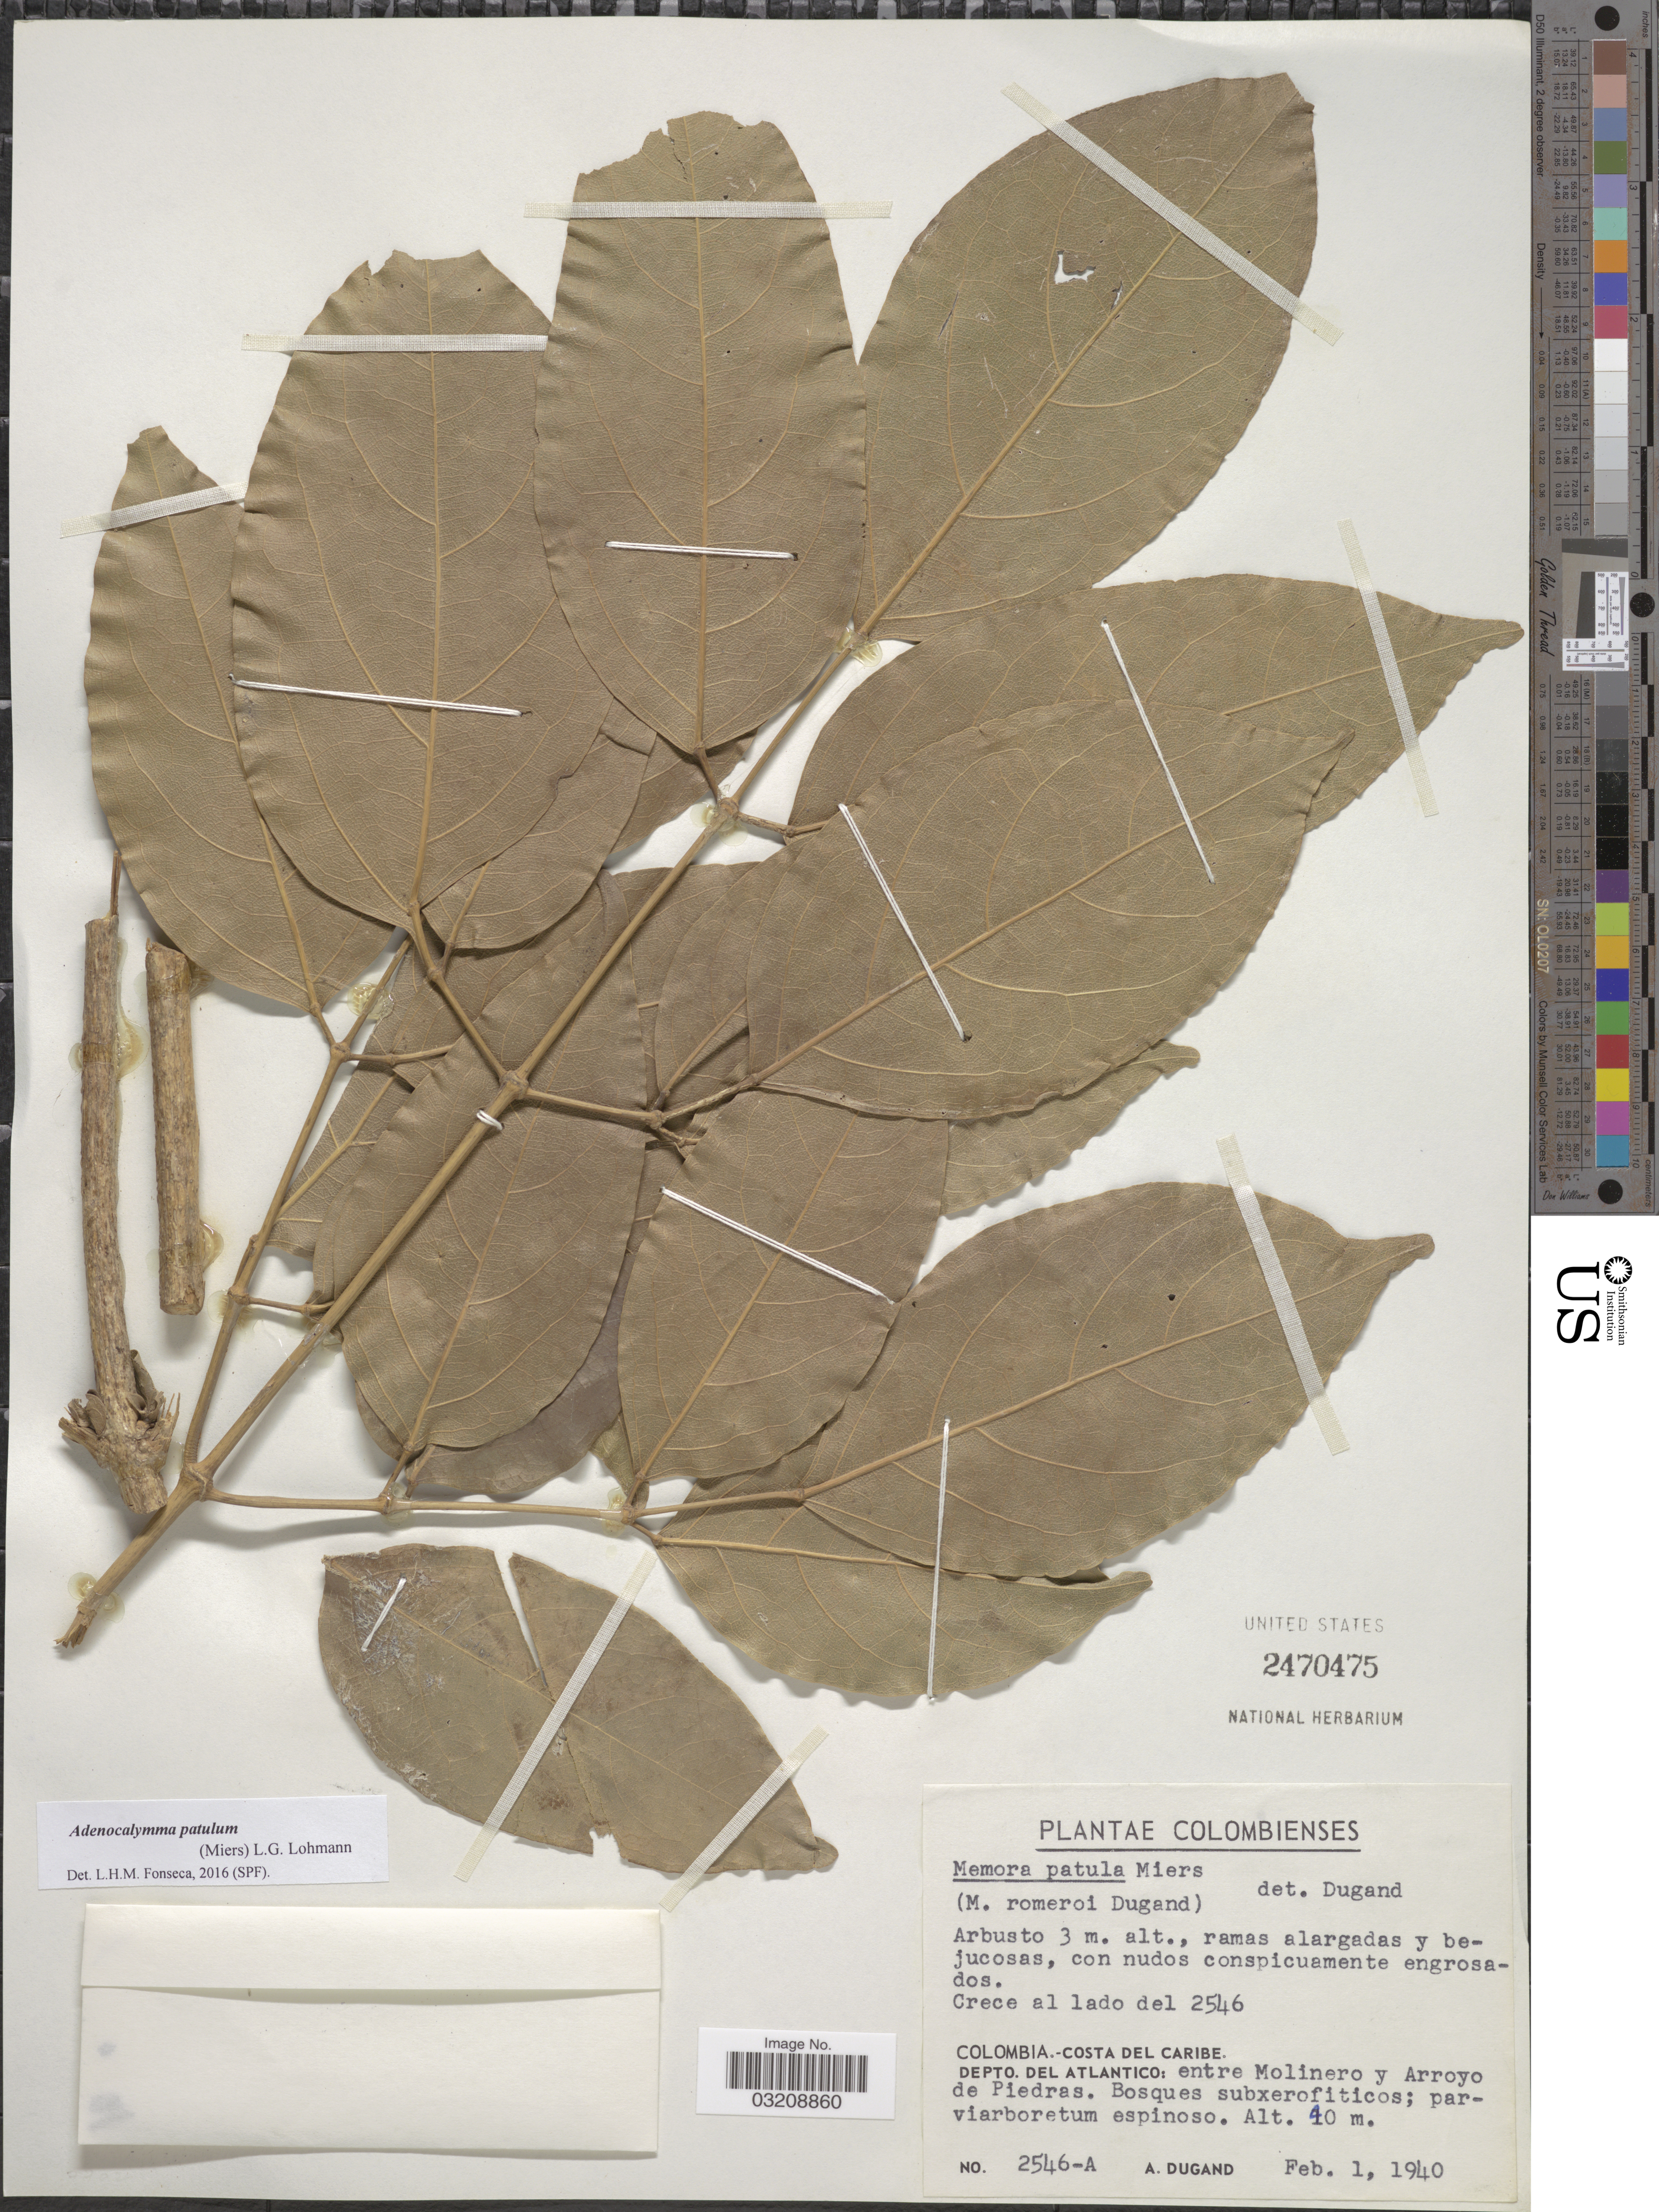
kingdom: Plantae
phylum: Tracheophyta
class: Magnoliopsida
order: Lamiales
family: Bignoniaceae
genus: Adenocalymma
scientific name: Adenocalymma patulum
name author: (Miers) L.G. Lohmann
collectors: A. Dugand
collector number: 2546-A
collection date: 1940-02-01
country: Colombia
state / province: Atlántico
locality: Costa del Caribe. Depto. del Atlantico: entre Molinero y Arroyo de Piedras.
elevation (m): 40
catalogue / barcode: US 2470475